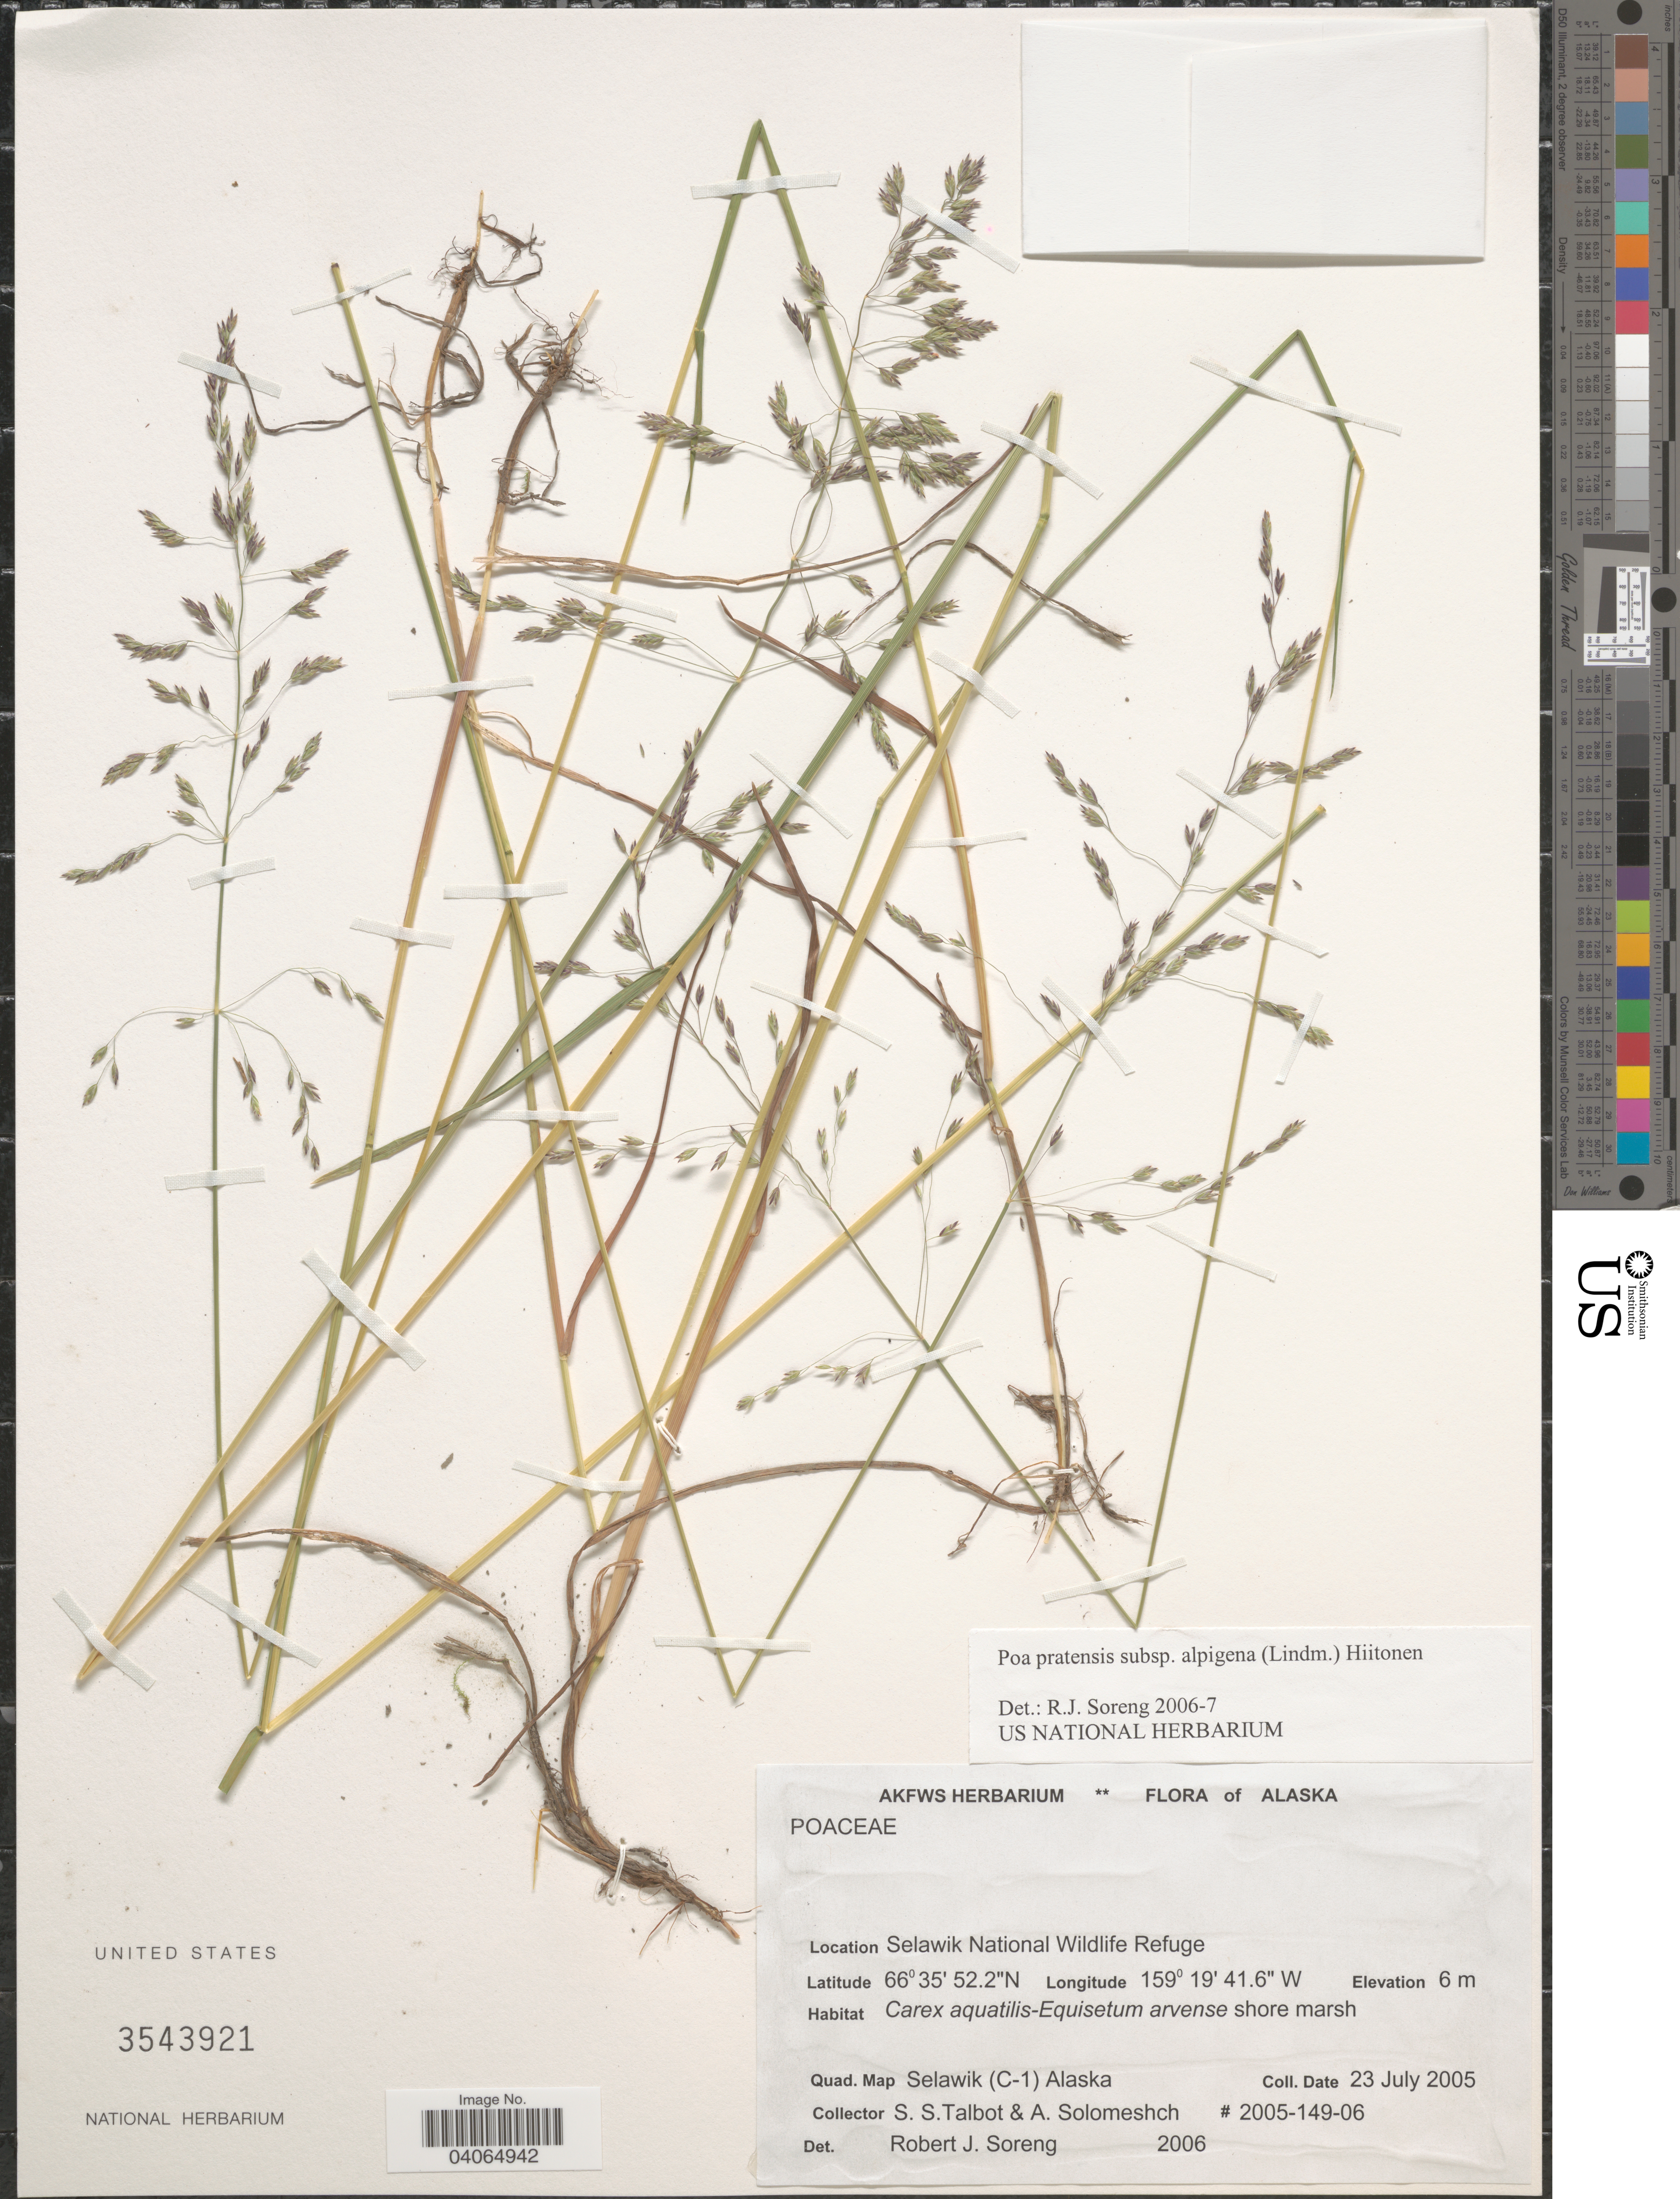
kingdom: Plantae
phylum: Tracheophyta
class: Liliopsida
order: Poales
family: Poaceae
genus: Poa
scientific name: Poa pratensis subsp. alpigena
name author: (Lindm.) Hiitonen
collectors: S. S. Talbot & A. Solomeshch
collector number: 2005-149-06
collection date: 2005-07-23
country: United States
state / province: Alaska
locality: Selawik National Wildlife Refuge. Quad. Map Selawik (C-1).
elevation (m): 6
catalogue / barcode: US 3543921